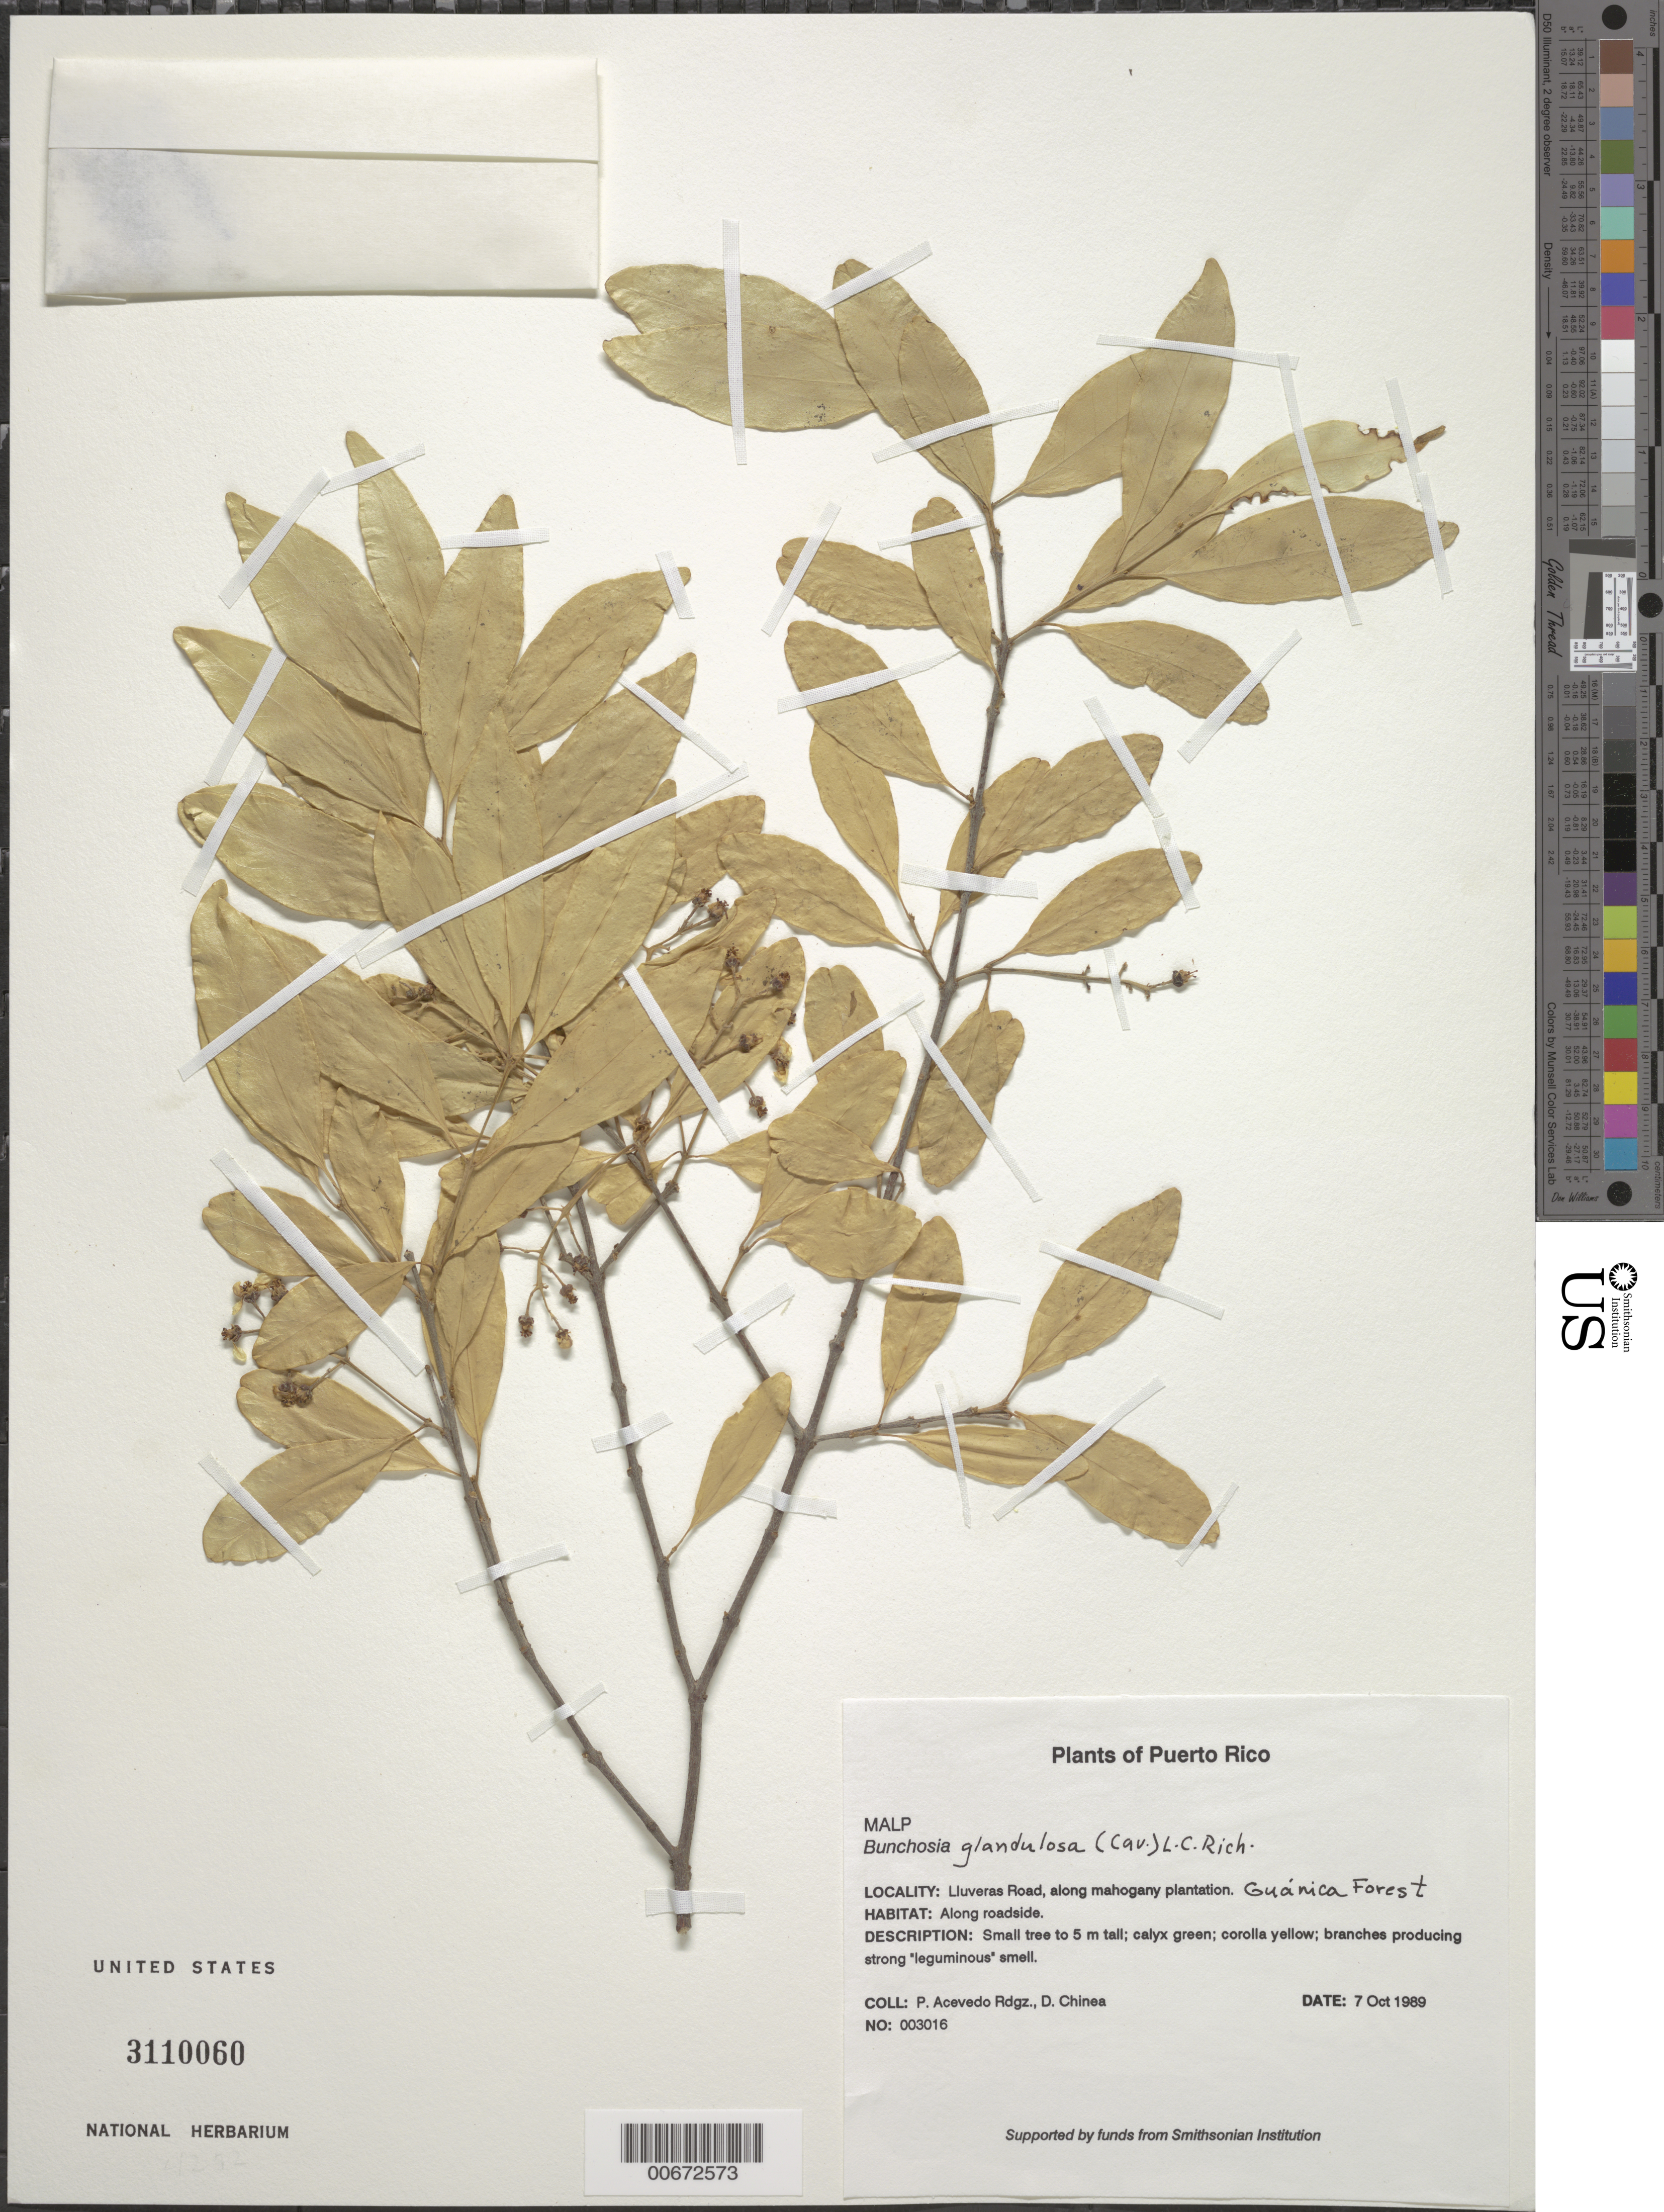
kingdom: Plantae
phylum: Tracheophyta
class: Magnoliopsida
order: Malpighiales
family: Malpighiaceae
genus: Bunchosia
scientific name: Bunchosia glandulosa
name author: (Cav.) Rich. ex Juss.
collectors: P. Acevedo-Rodr. & D. Chinea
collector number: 3016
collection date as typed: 07 Oct 1989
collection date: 1989-10-07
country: Puerto Rico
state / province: Guánica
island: Puerto Rico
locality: Guánica; Guánica Forest Reserve, Lluveras Road, along mahogany plantation.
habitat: Along roadside.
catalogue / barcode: US 3110060